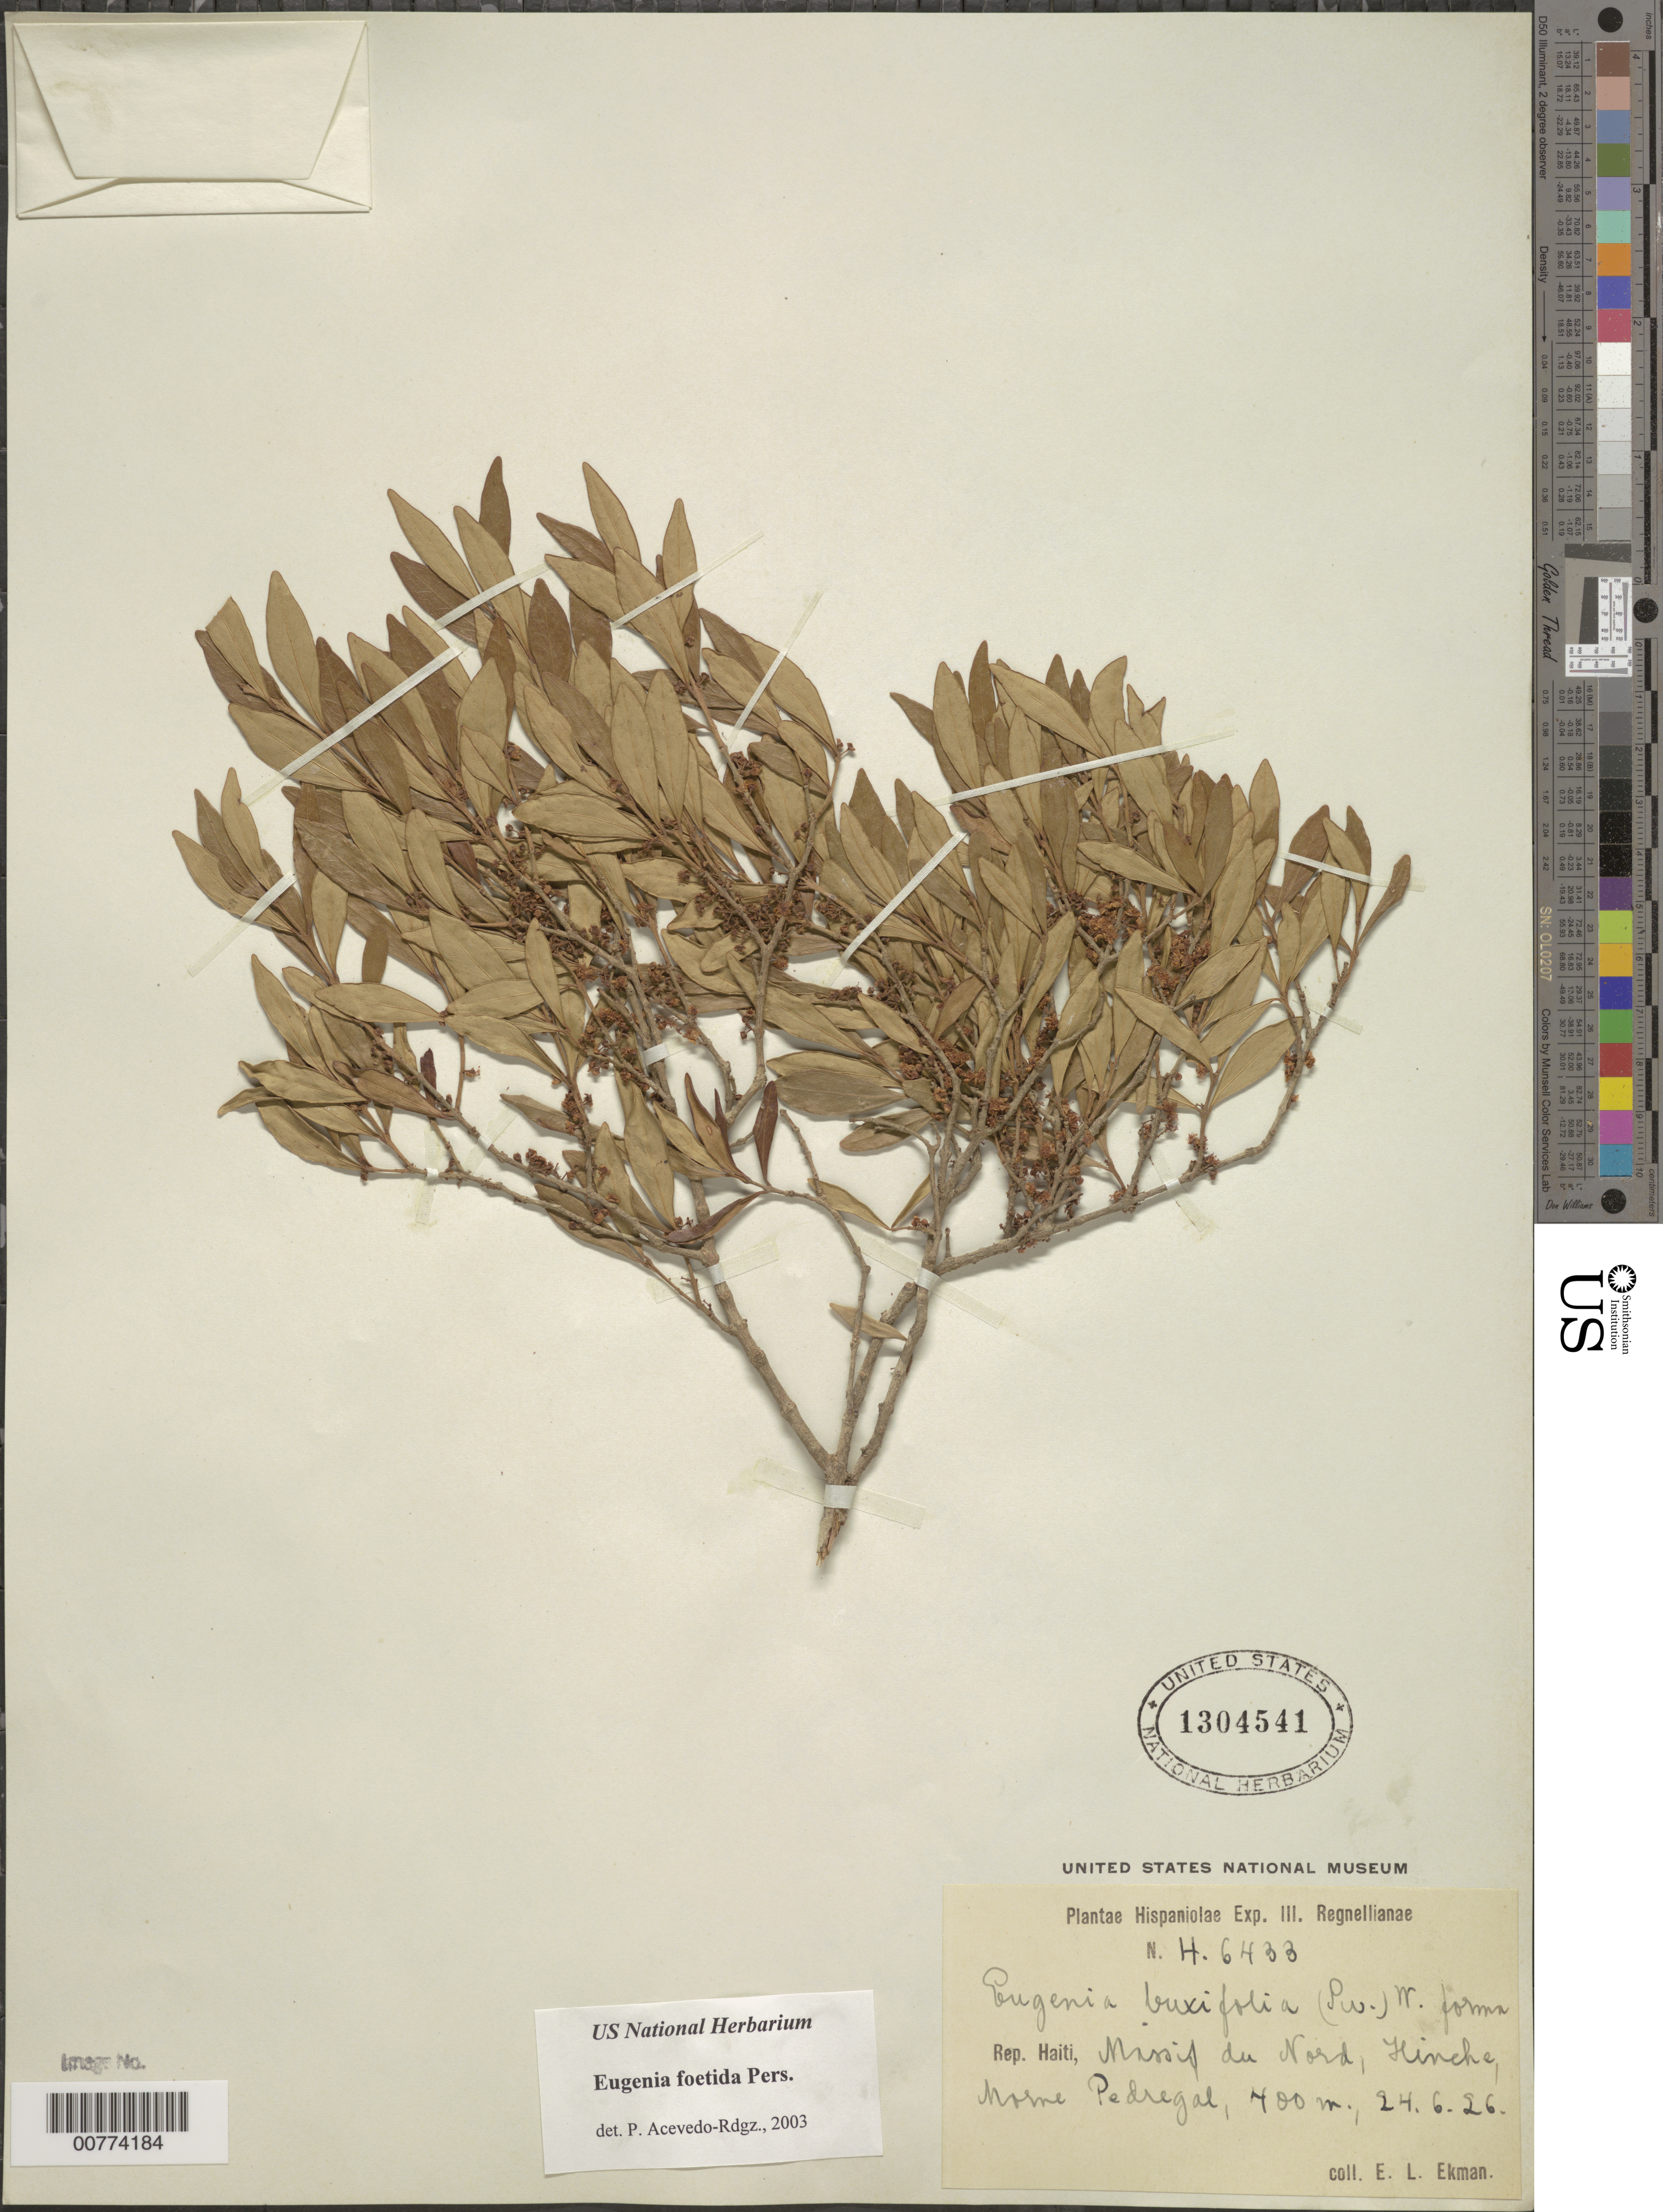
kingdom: Plantae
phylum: Tracheophyta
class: Magnoliopsida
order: Myrtales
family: Myrtaceae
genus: Eugenia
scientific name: Eugenia foetida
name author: Pers.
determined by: Acevedo-Rodríguez, P., (BOT), Smithsonian Institution - National Museum of Natural History (UNITED STATES)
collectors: E. L. Ekman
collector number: H 6433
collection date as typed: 24 Jun 1926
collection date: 1926-06-24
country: Haiti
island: Hispaniola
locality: Massif du Nord, Hinche, Morne Pedregal.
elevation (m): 400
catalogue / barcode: US 1304541